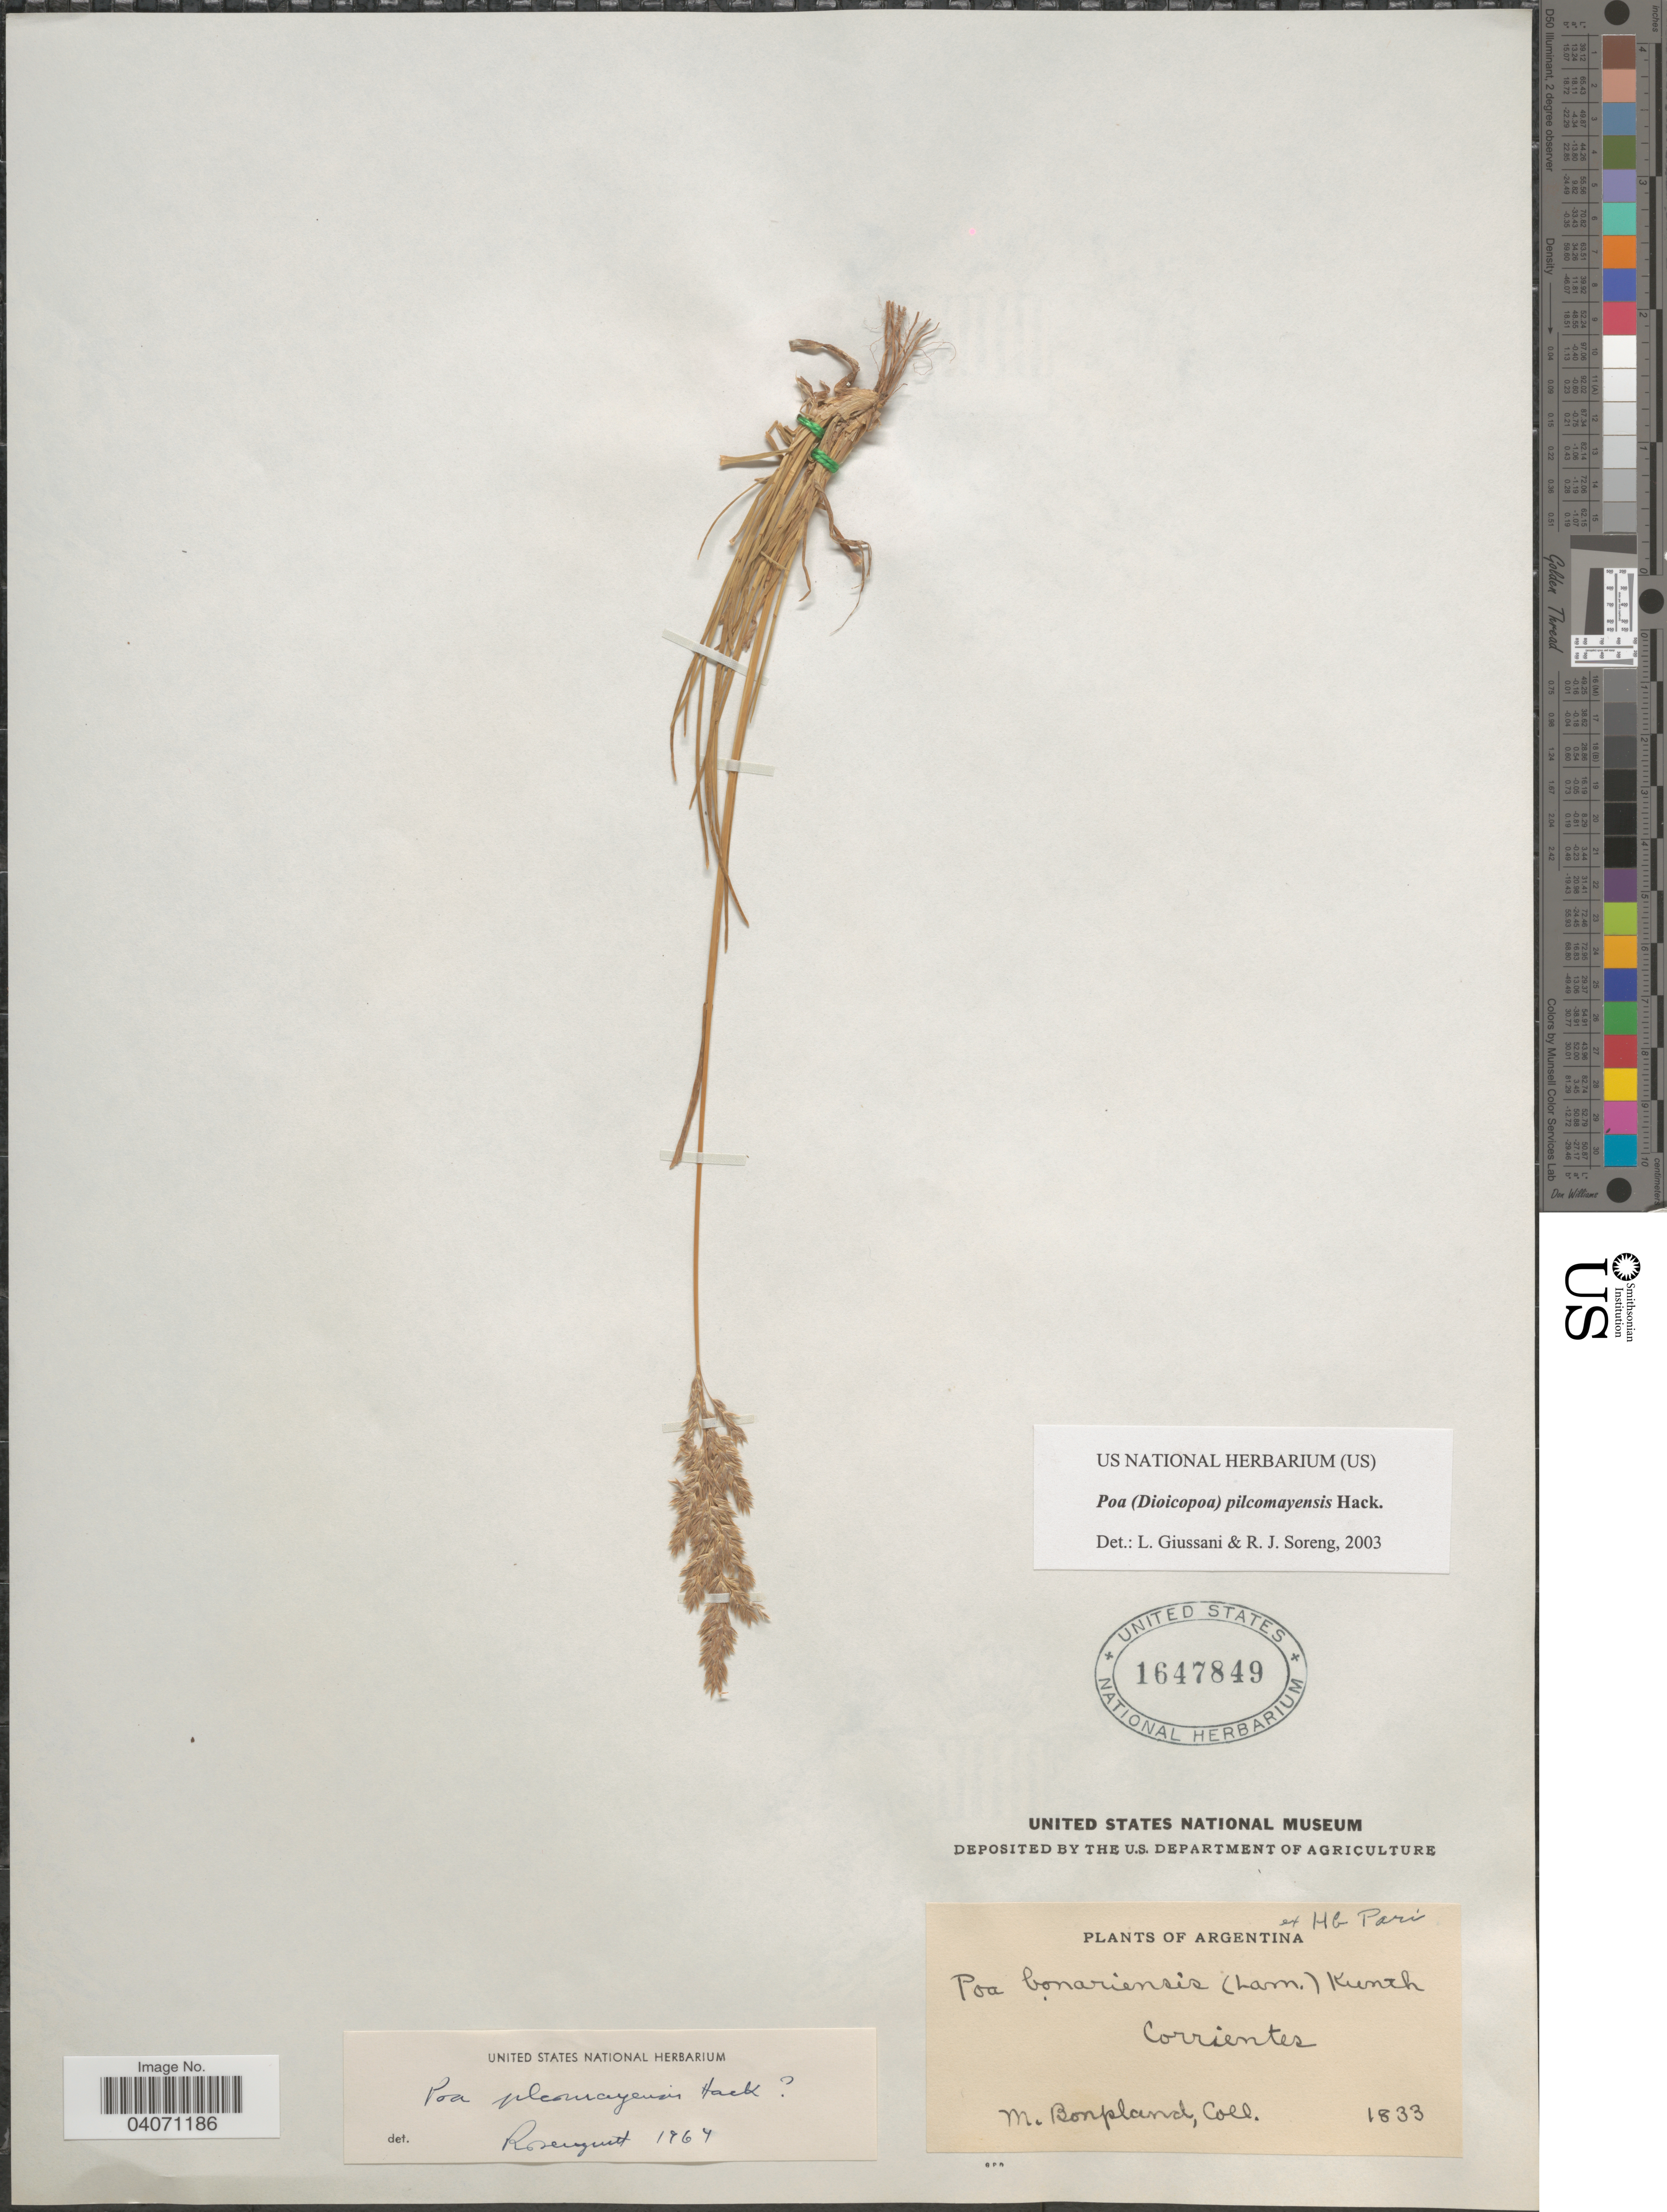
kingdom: Plantae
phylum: Tracheophyta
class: Liliopsida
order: Poales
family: Poaceae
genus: Poa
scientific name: Poa pilcomayensis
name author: Hack.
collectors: M. Bonpland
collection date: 1833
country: Argentina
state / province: Corrientes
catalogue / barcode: US 1647849